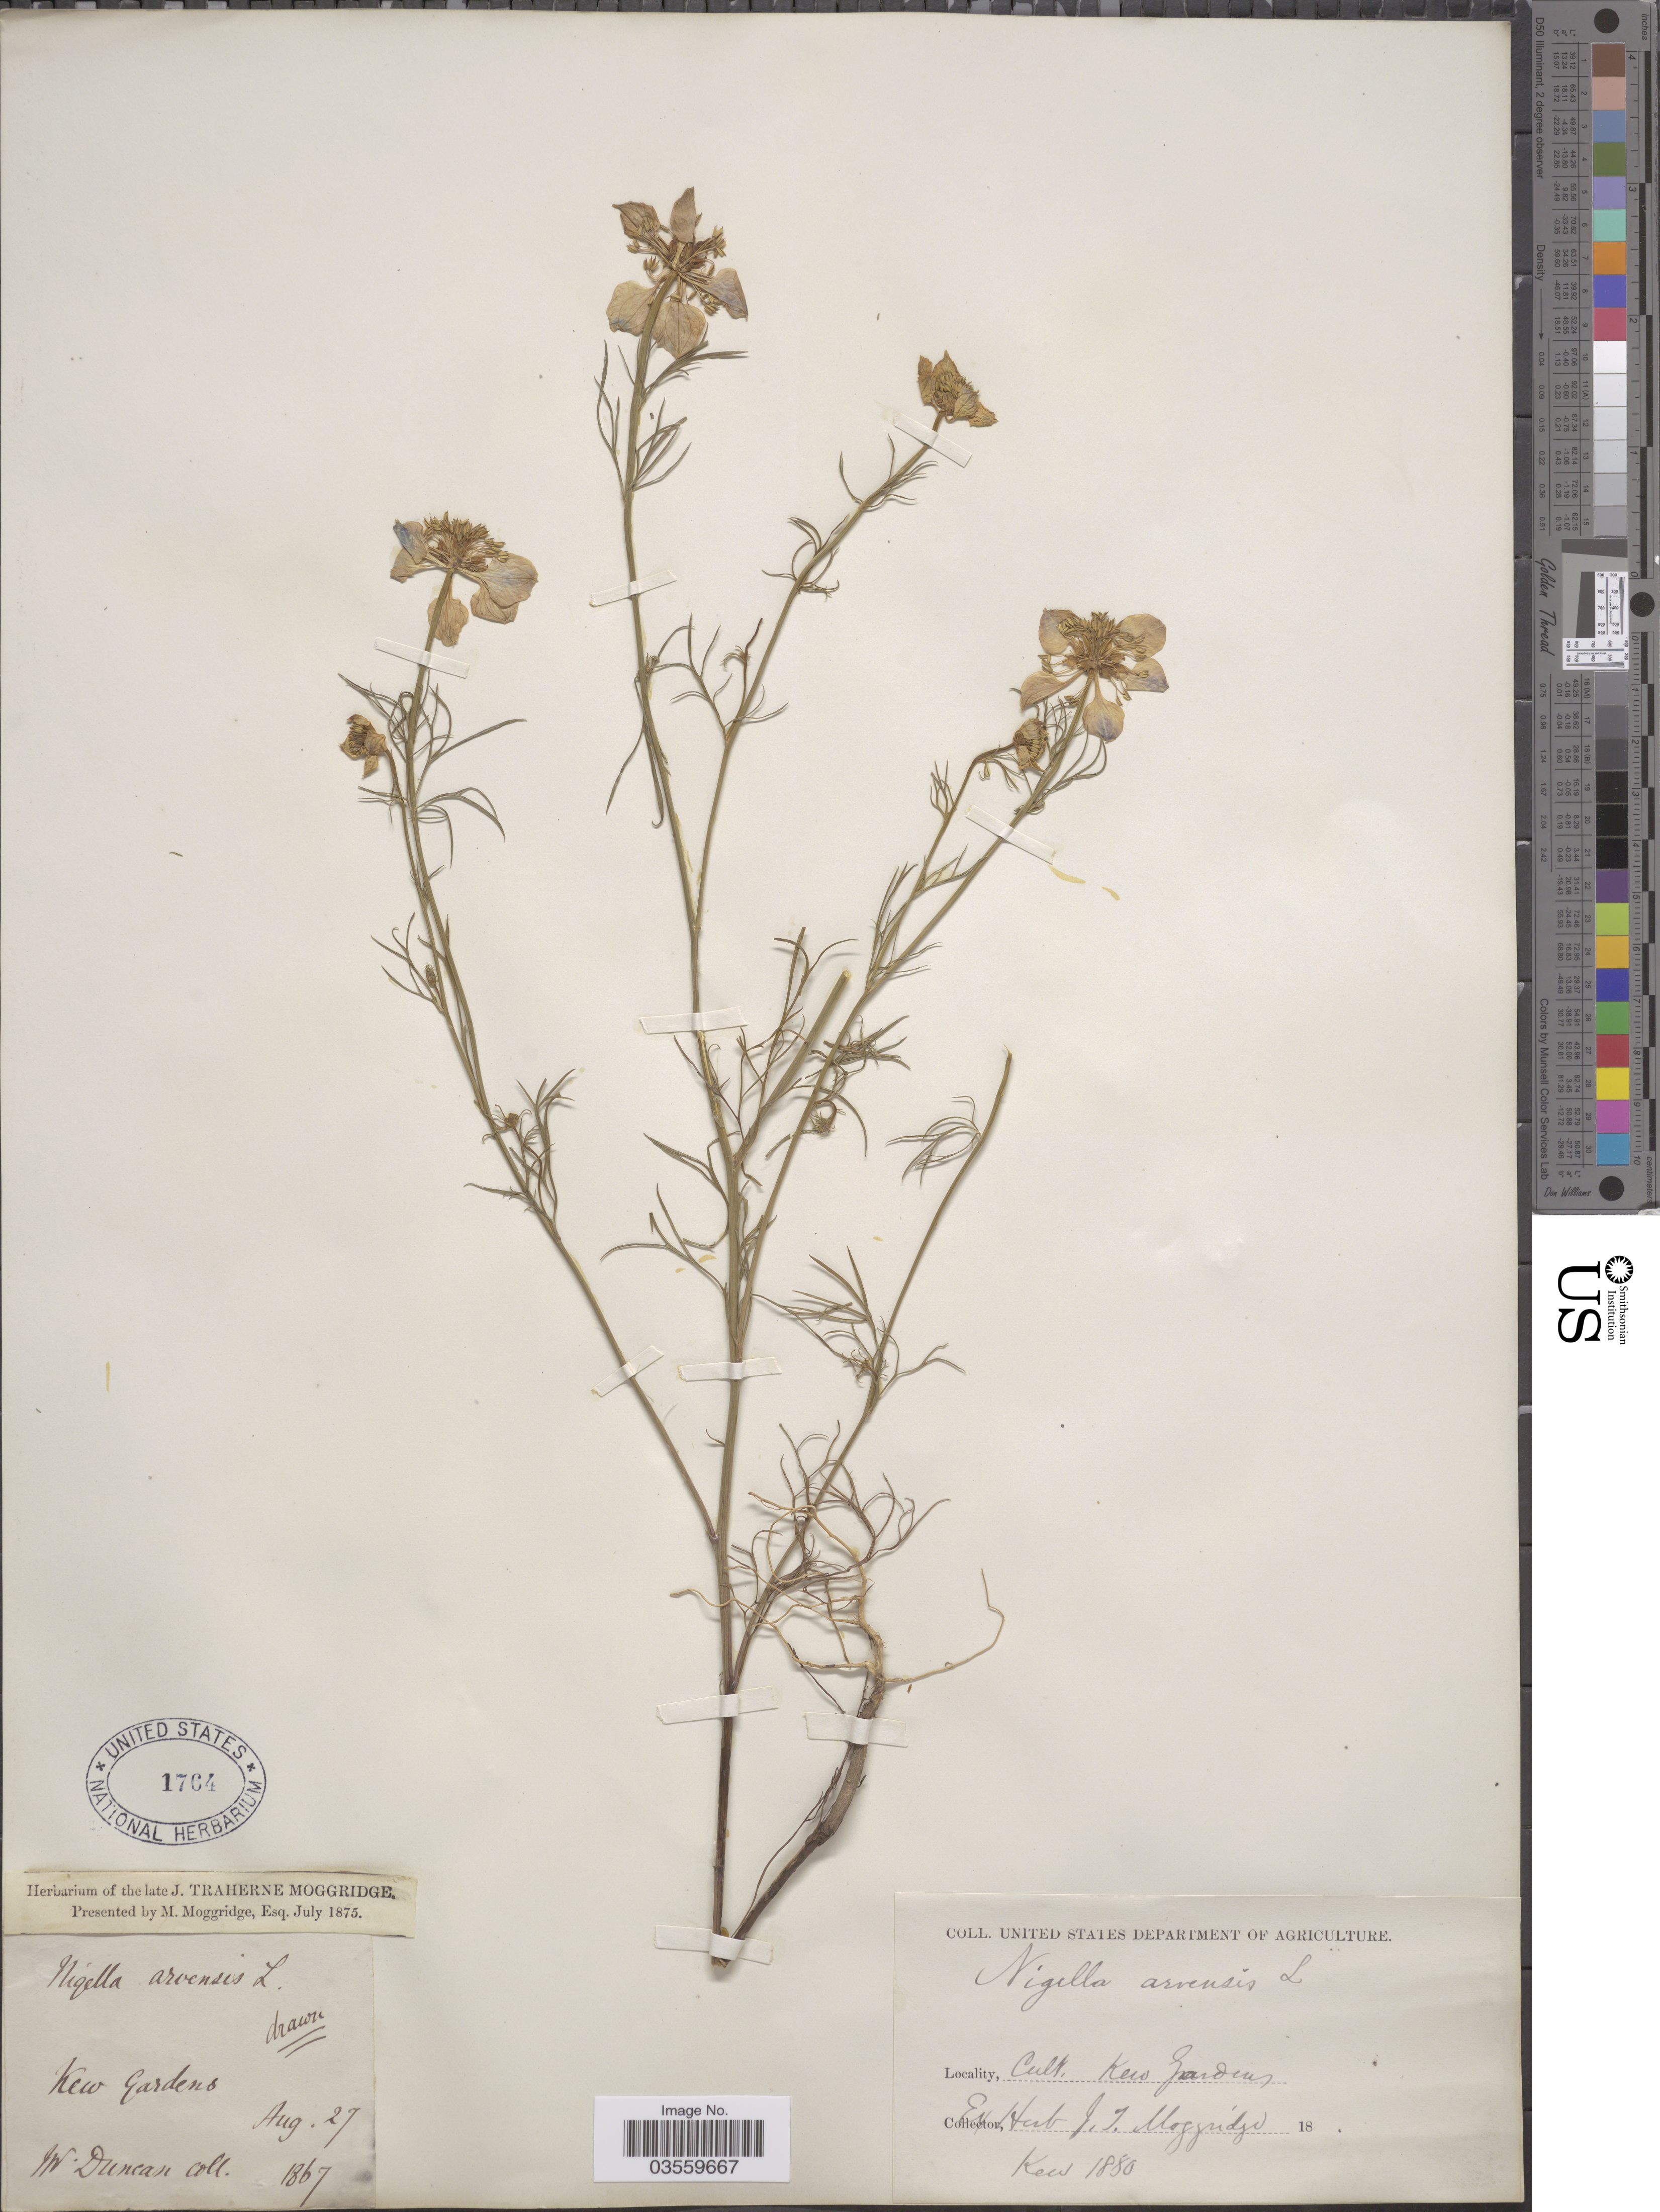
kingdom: Plantae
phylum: Tracheophyta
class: Magnoliopsida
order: Ranunculales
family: Ranunculaceae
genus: Nigella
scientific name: Nigella arvensis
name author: L.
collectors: M. Duncan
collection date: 1867-08-27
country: United Kingdom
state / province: England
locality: Kew Gardens.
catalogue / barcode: US 1764